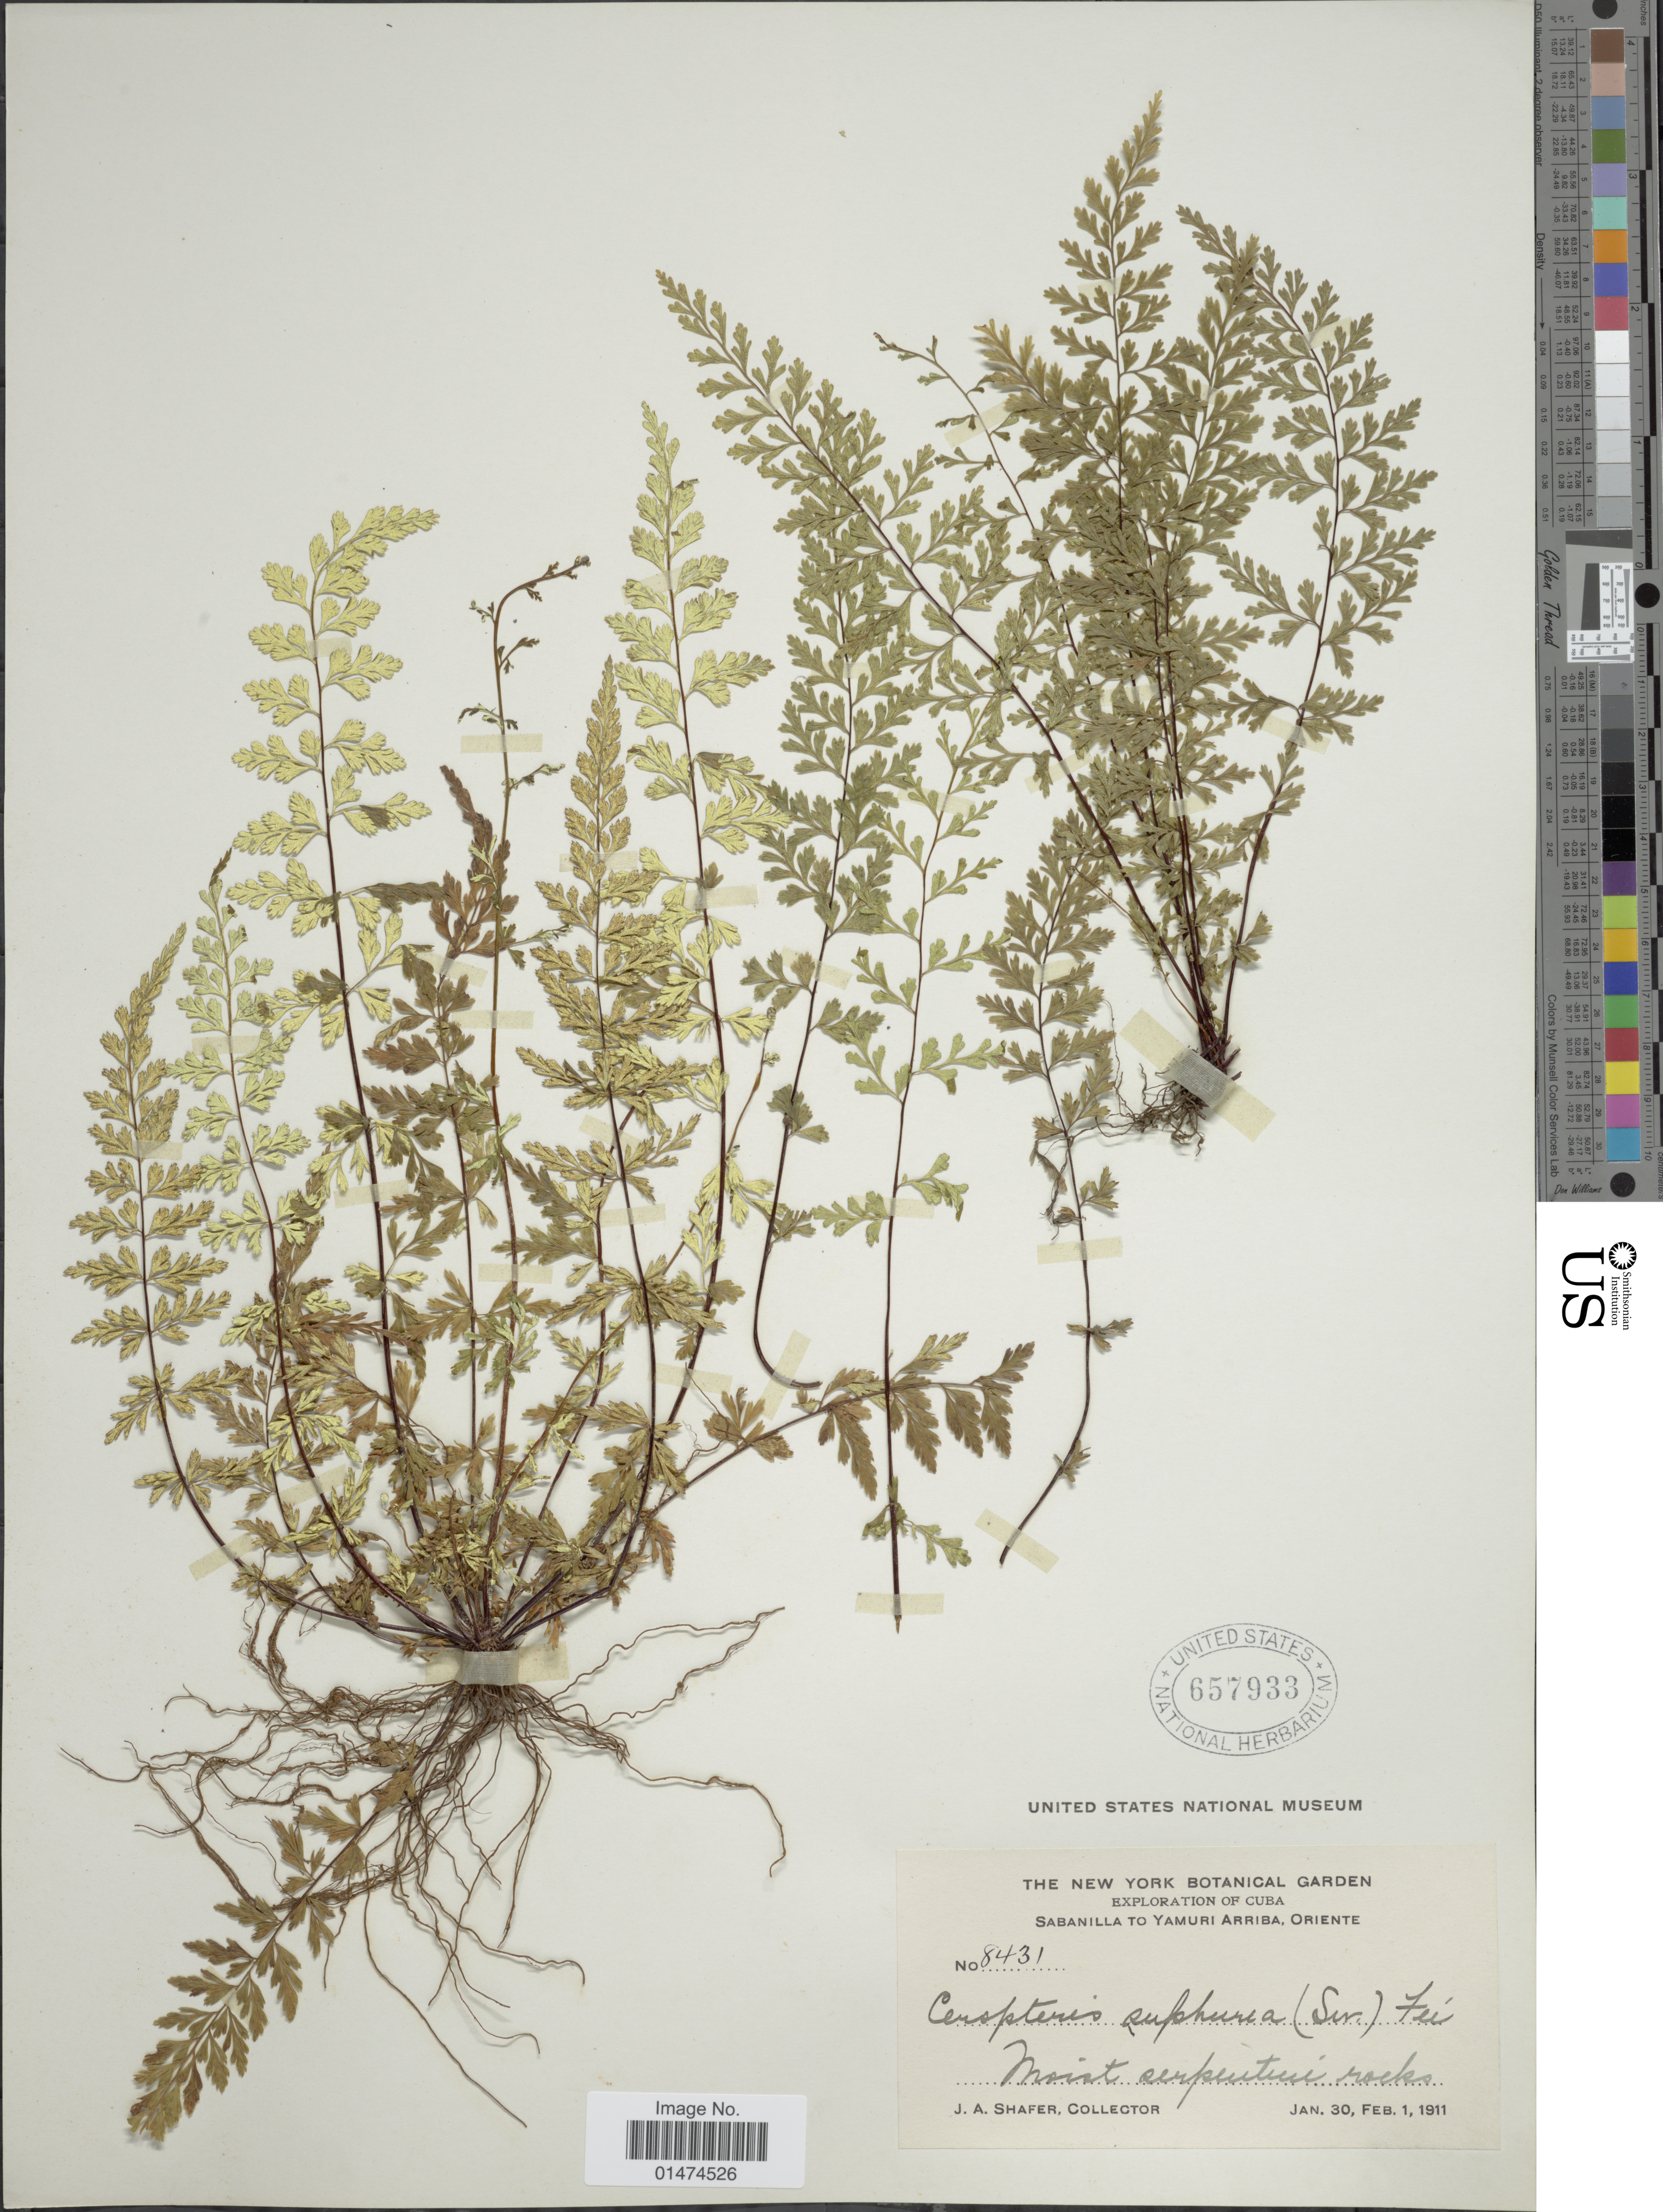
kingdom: Plantae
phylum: Tracheophyta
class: Polypodiopsida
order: Polypodiales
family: Pteridaceae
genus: Pityrogramma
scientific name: Pityrogramma sulphurea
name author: (Sw.) Maxon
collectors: J. A. Shafer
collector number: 8431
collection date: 1911-01-30/1911-02-01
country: Cuba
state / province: Oriente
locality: Sabanilla to Yamuri Arriba.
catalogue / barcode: US 657933